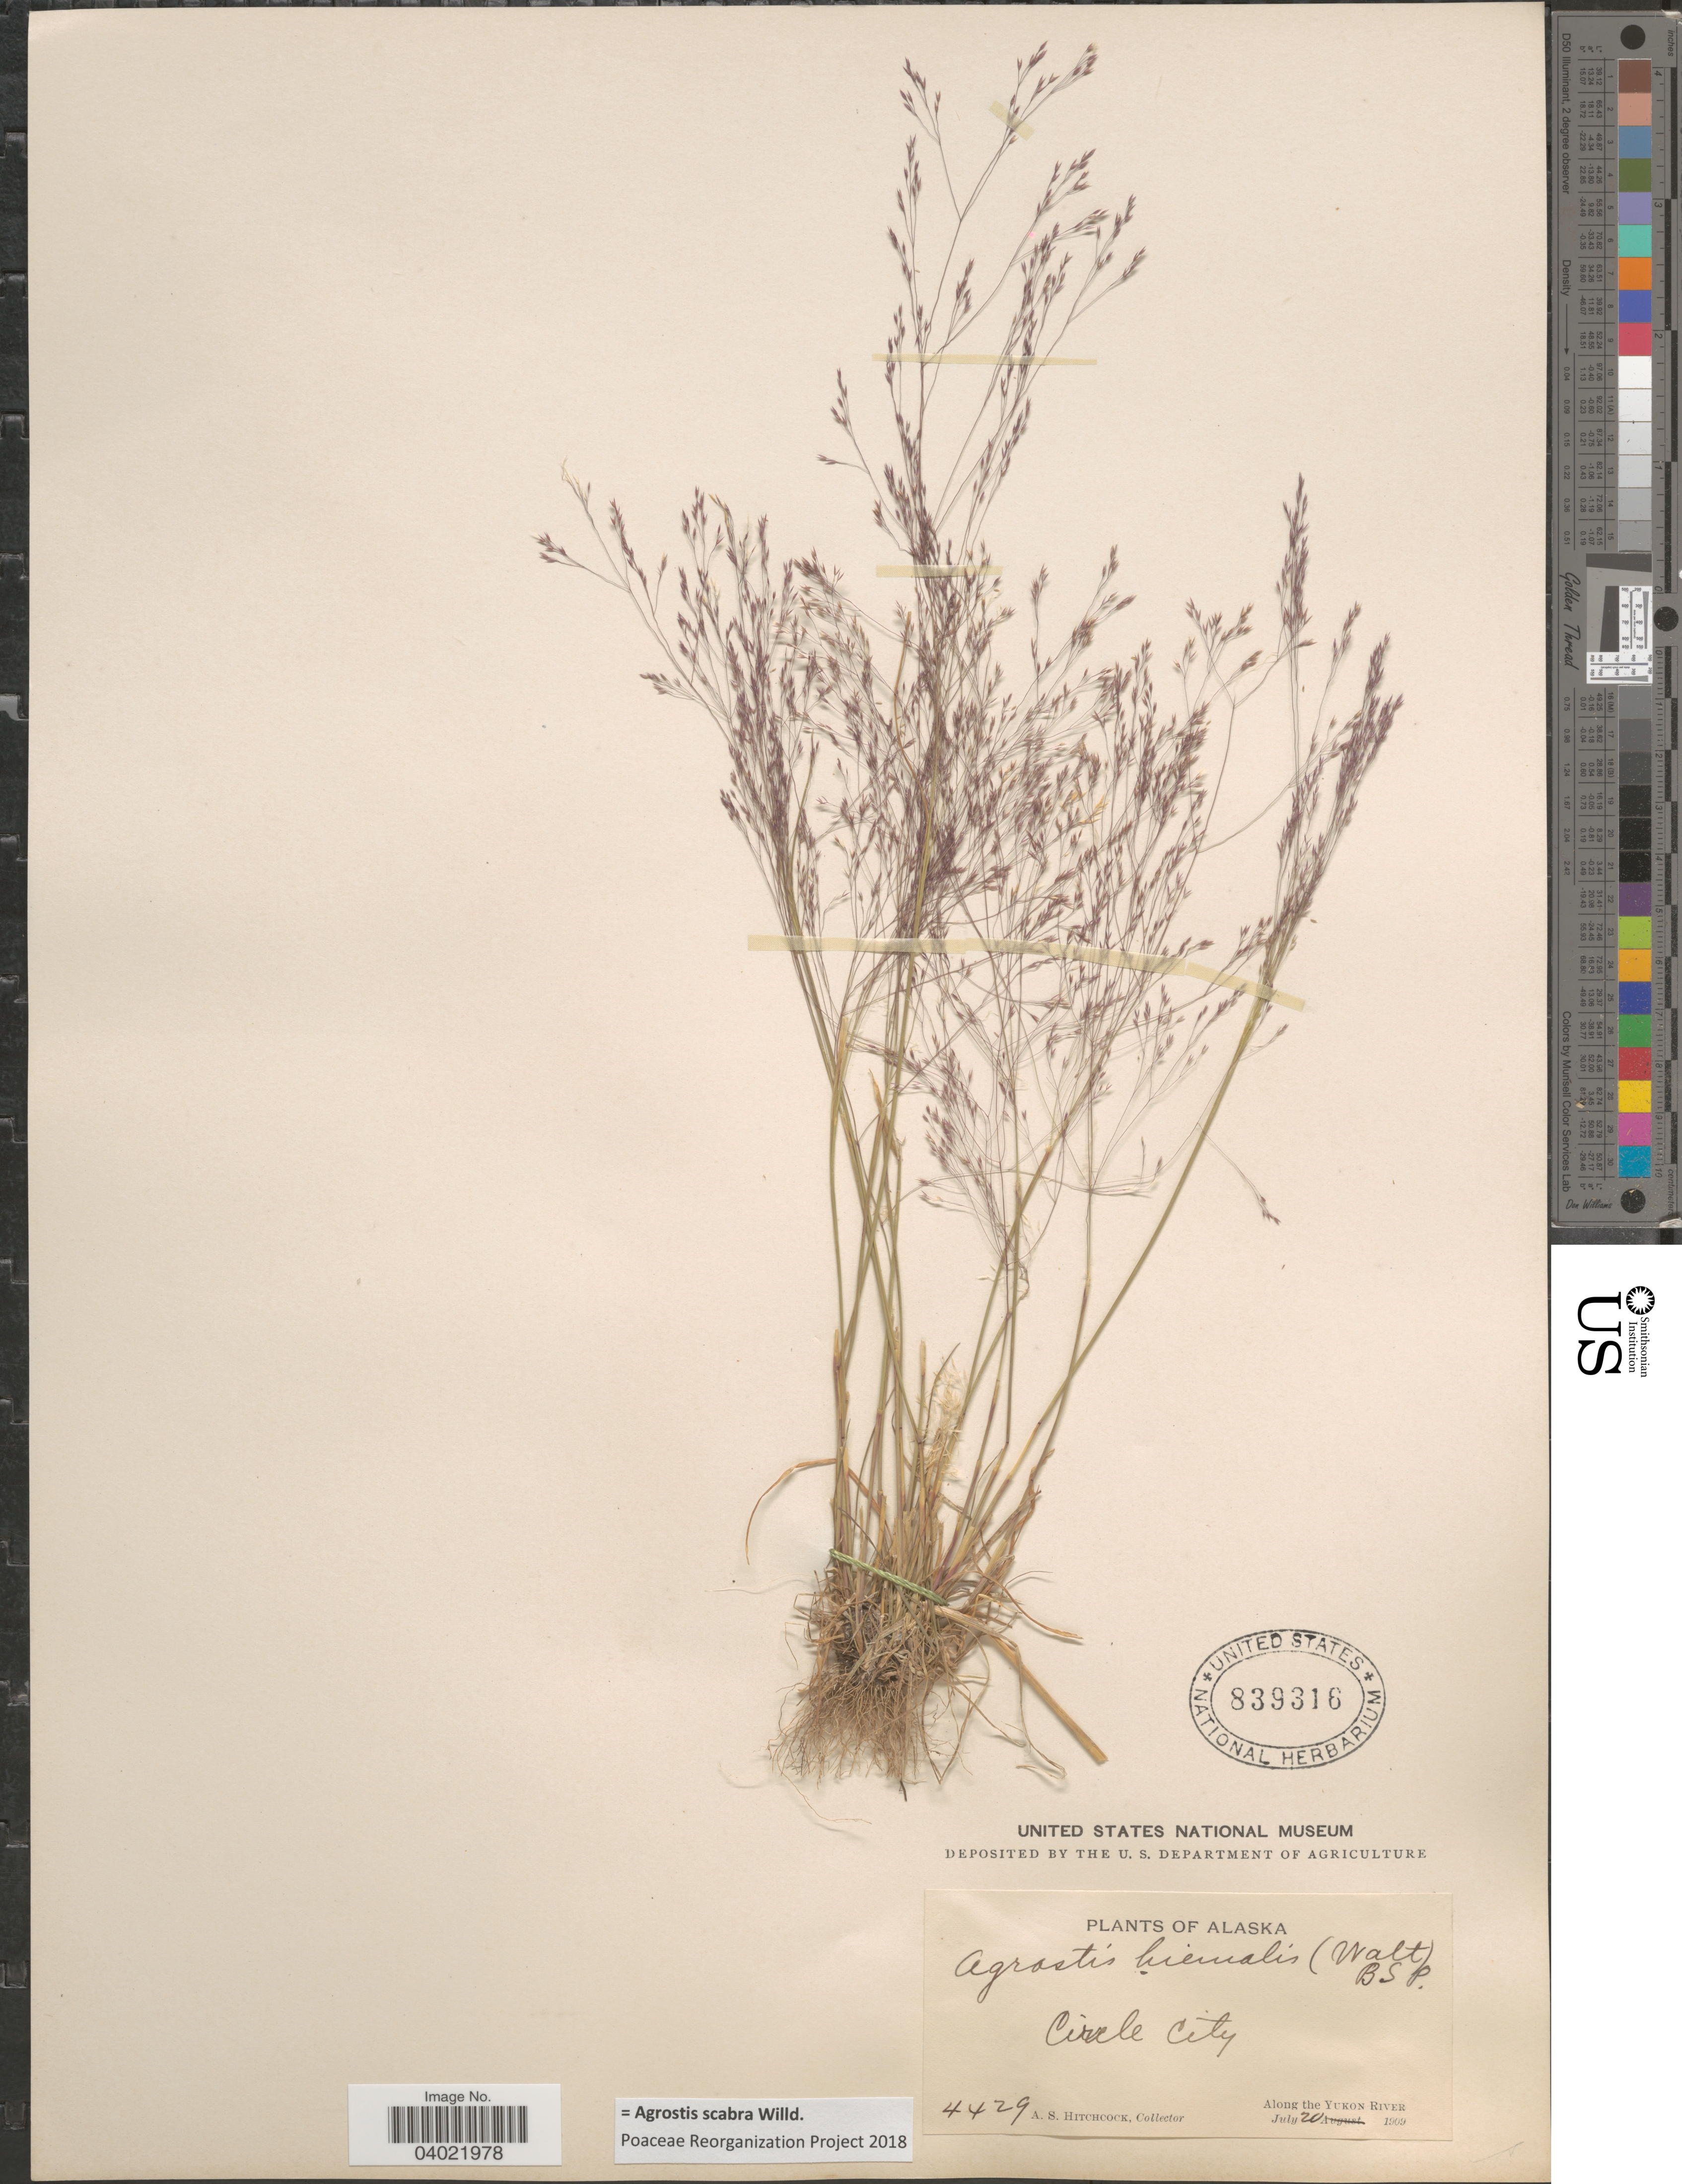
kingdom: Plantae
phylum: Tracheophyta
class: Liliopsida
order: Poales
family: Poaceae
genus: Agrostis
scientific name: Agrostis scabra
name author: Willd.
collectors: A. S. Hitchcock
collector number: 4429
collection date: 1909-07-20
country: United States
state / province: Alaska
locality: Circle City. Along the Yukon River.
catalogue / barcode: US 839316